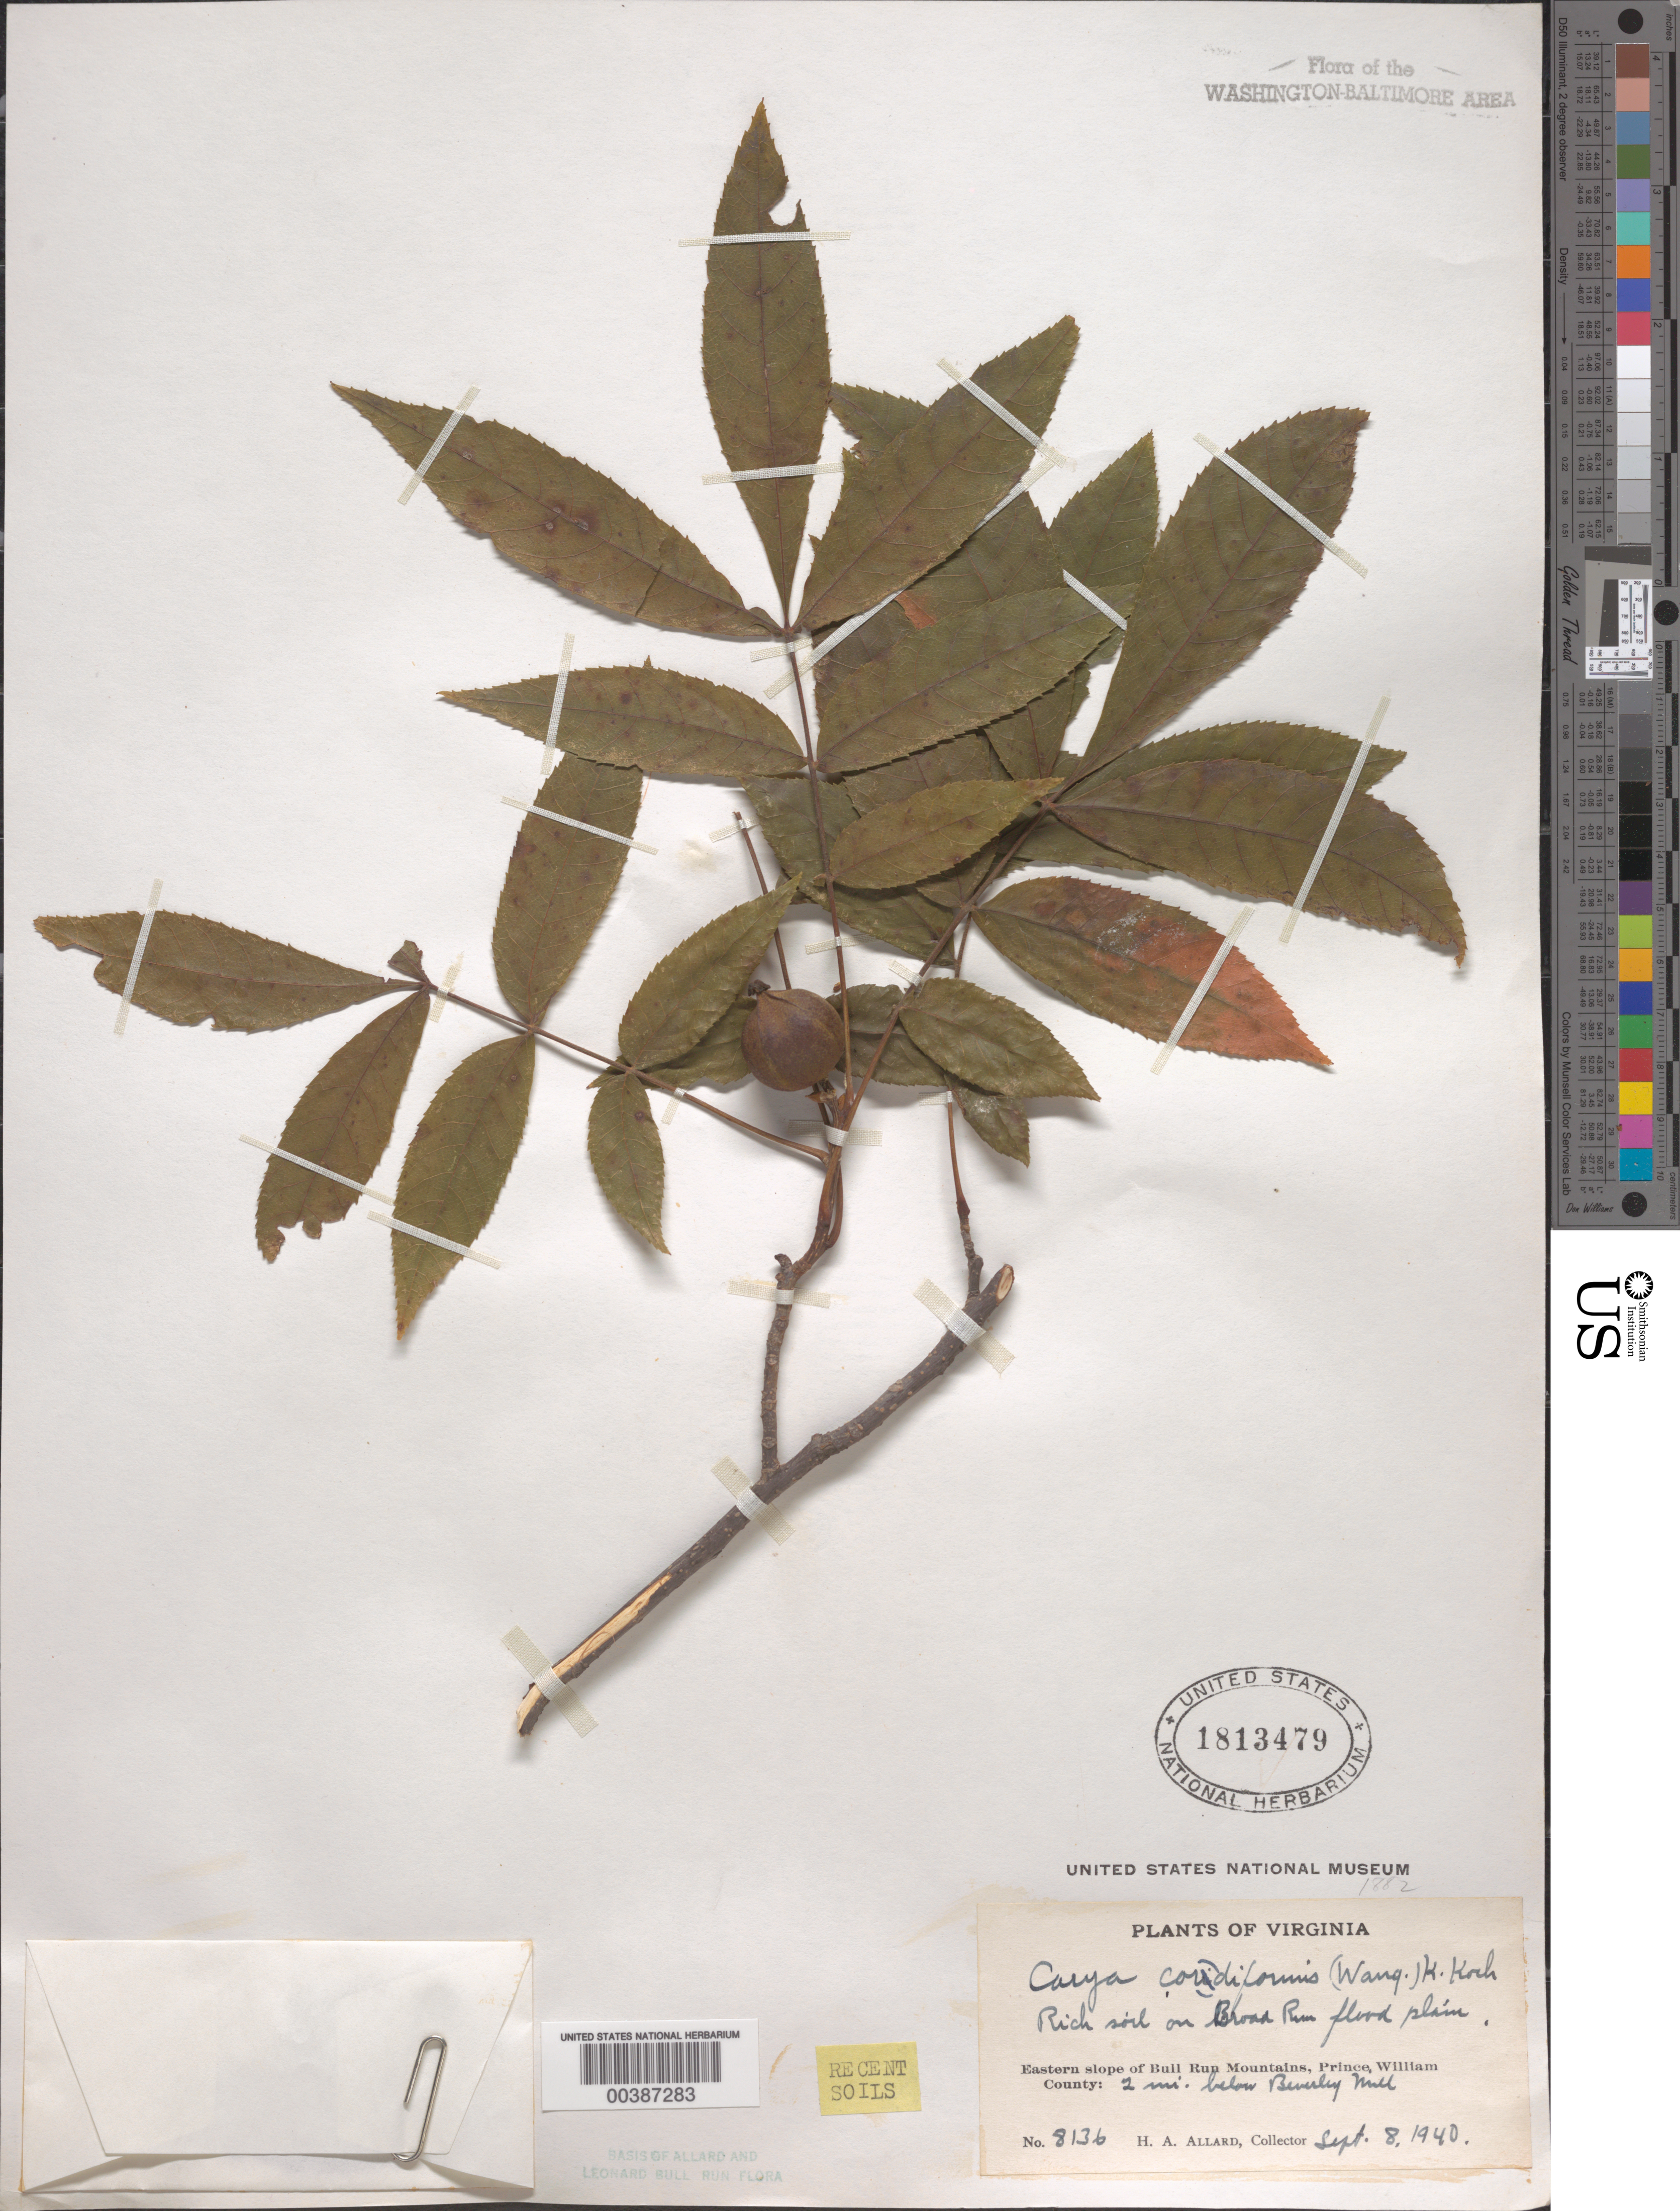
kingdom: Plantae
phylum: Tracheophyta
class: Magnoliopsida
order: Fagales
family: Juglandaceae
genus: Carya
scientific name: Carya cordiformis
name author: (Wangenh.) K. Koch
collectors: H. A. Allard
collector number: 8136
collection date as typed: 08 Sep 1940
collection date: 1940-09-08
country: United States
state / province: Virginia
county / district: Prince William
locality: Broad Run, below Beverley Mill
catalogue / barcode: US 1813479